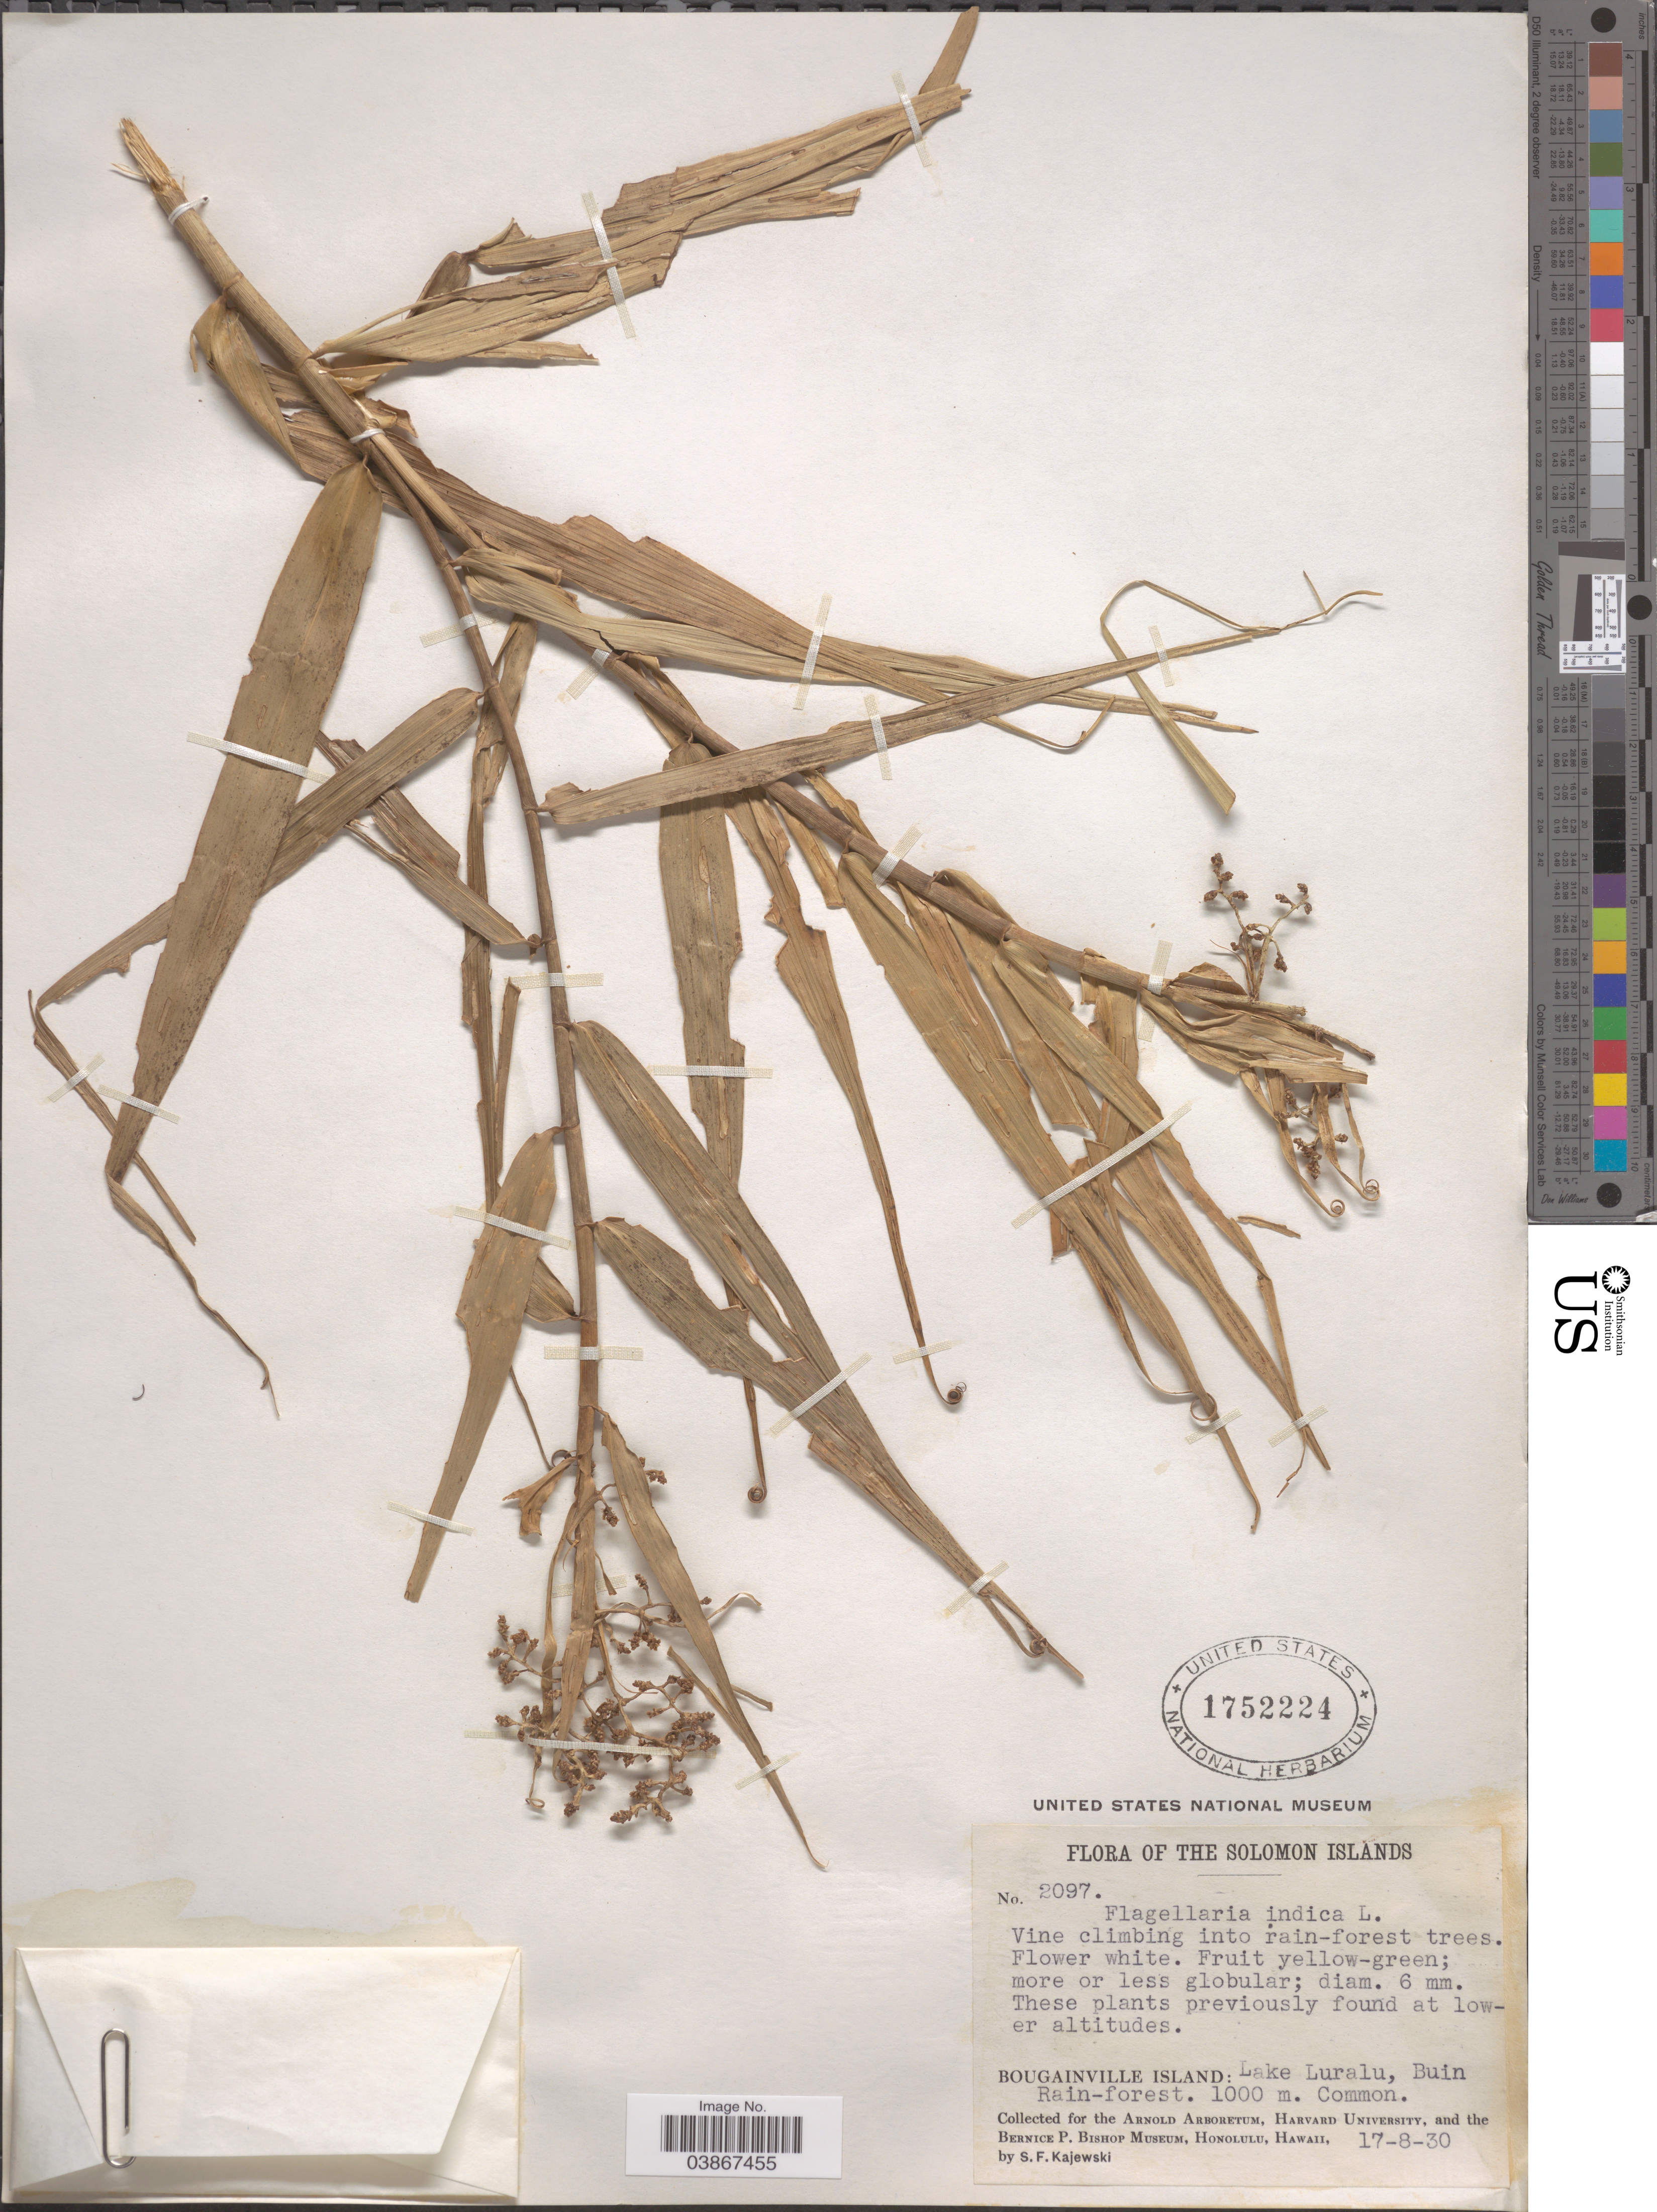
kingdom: Plantae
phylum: Tracheophyta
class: Liliopsida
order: Poales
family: Flagellariaceae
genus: Flagellaria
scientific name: Flagellaria indica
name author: L.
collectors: S. Kajewski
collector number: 2097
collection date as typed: Transcribed d/m/y: 17/8/30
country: Papua New Guinea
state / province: Bougainville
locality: The Solomon Islands. Bougainville Island: Lake Luralu, Buin Rainforest.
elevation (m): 1000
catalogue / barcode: US 1752224